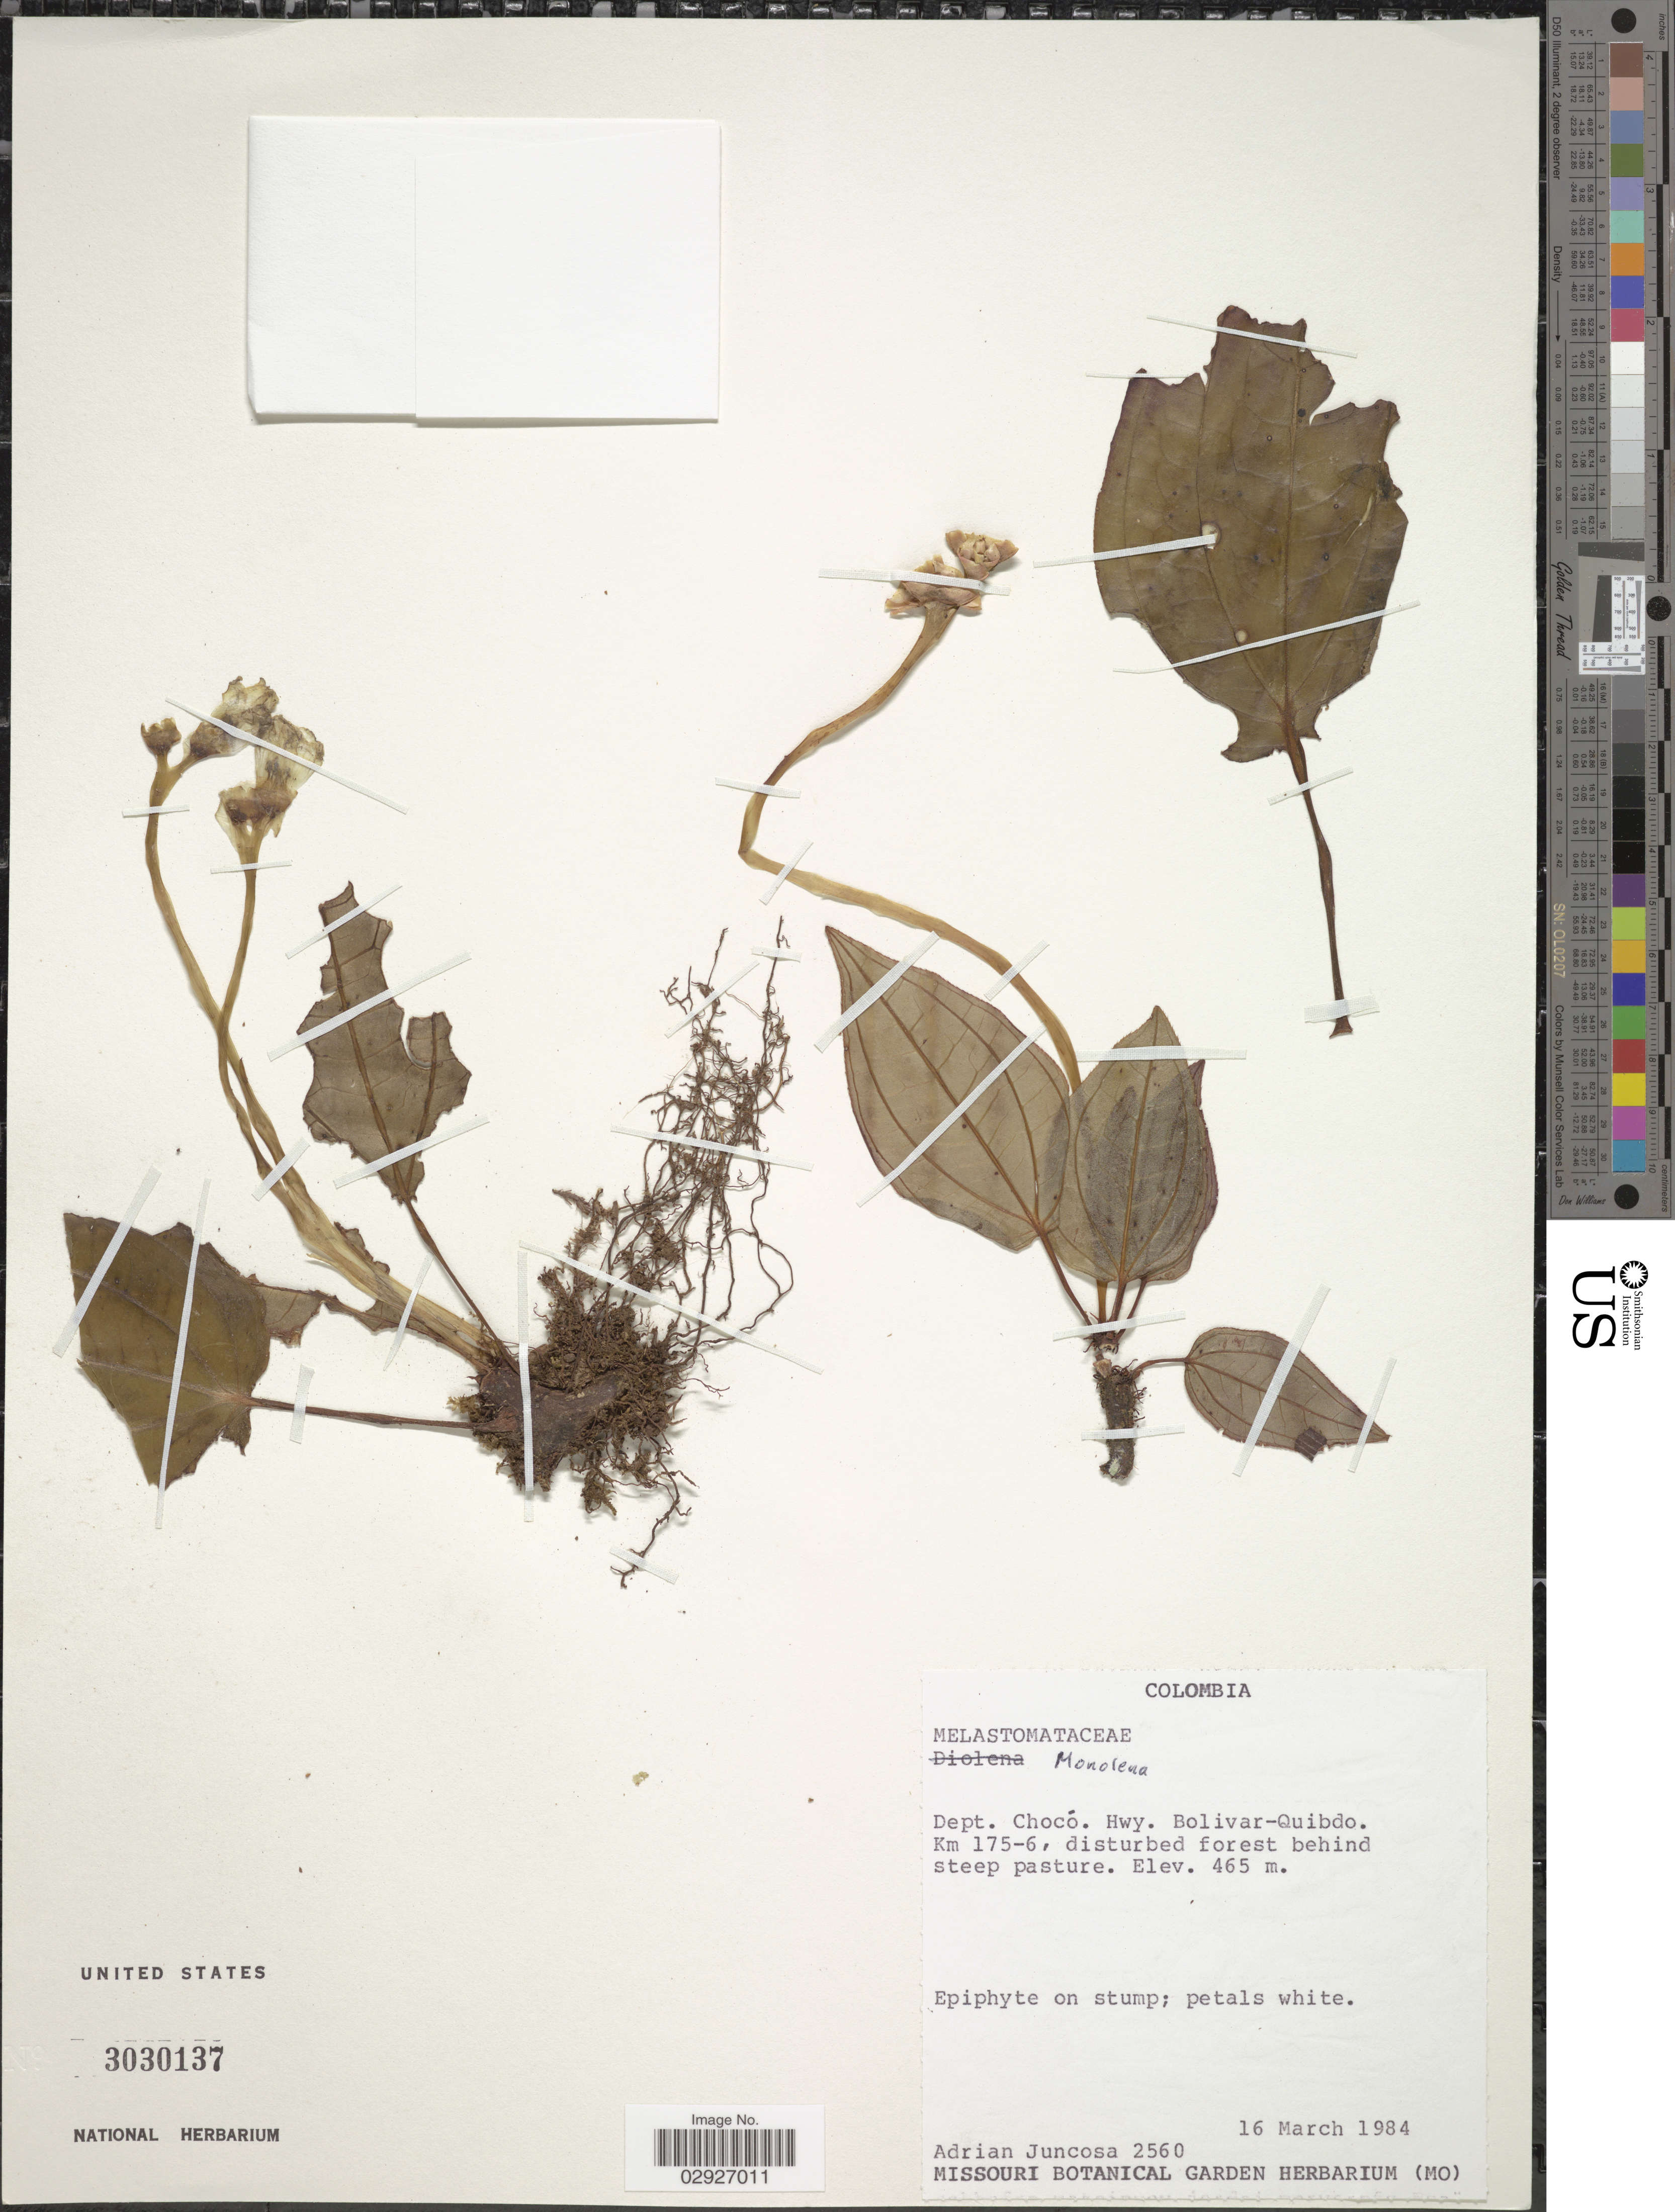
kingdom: Plantae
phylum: Tracheophyta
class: Magnoliopsida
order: Myrtales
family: Melastomataceae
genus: Monolena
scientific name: Monolena sp.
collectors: A. Juncosa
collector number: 2560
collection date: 1984-03-16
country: Colombia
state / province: Chocó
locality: Dept. Chocó. Hwy. Bolivar-Quibdo. Km 175-6.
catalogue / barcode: US 3030137